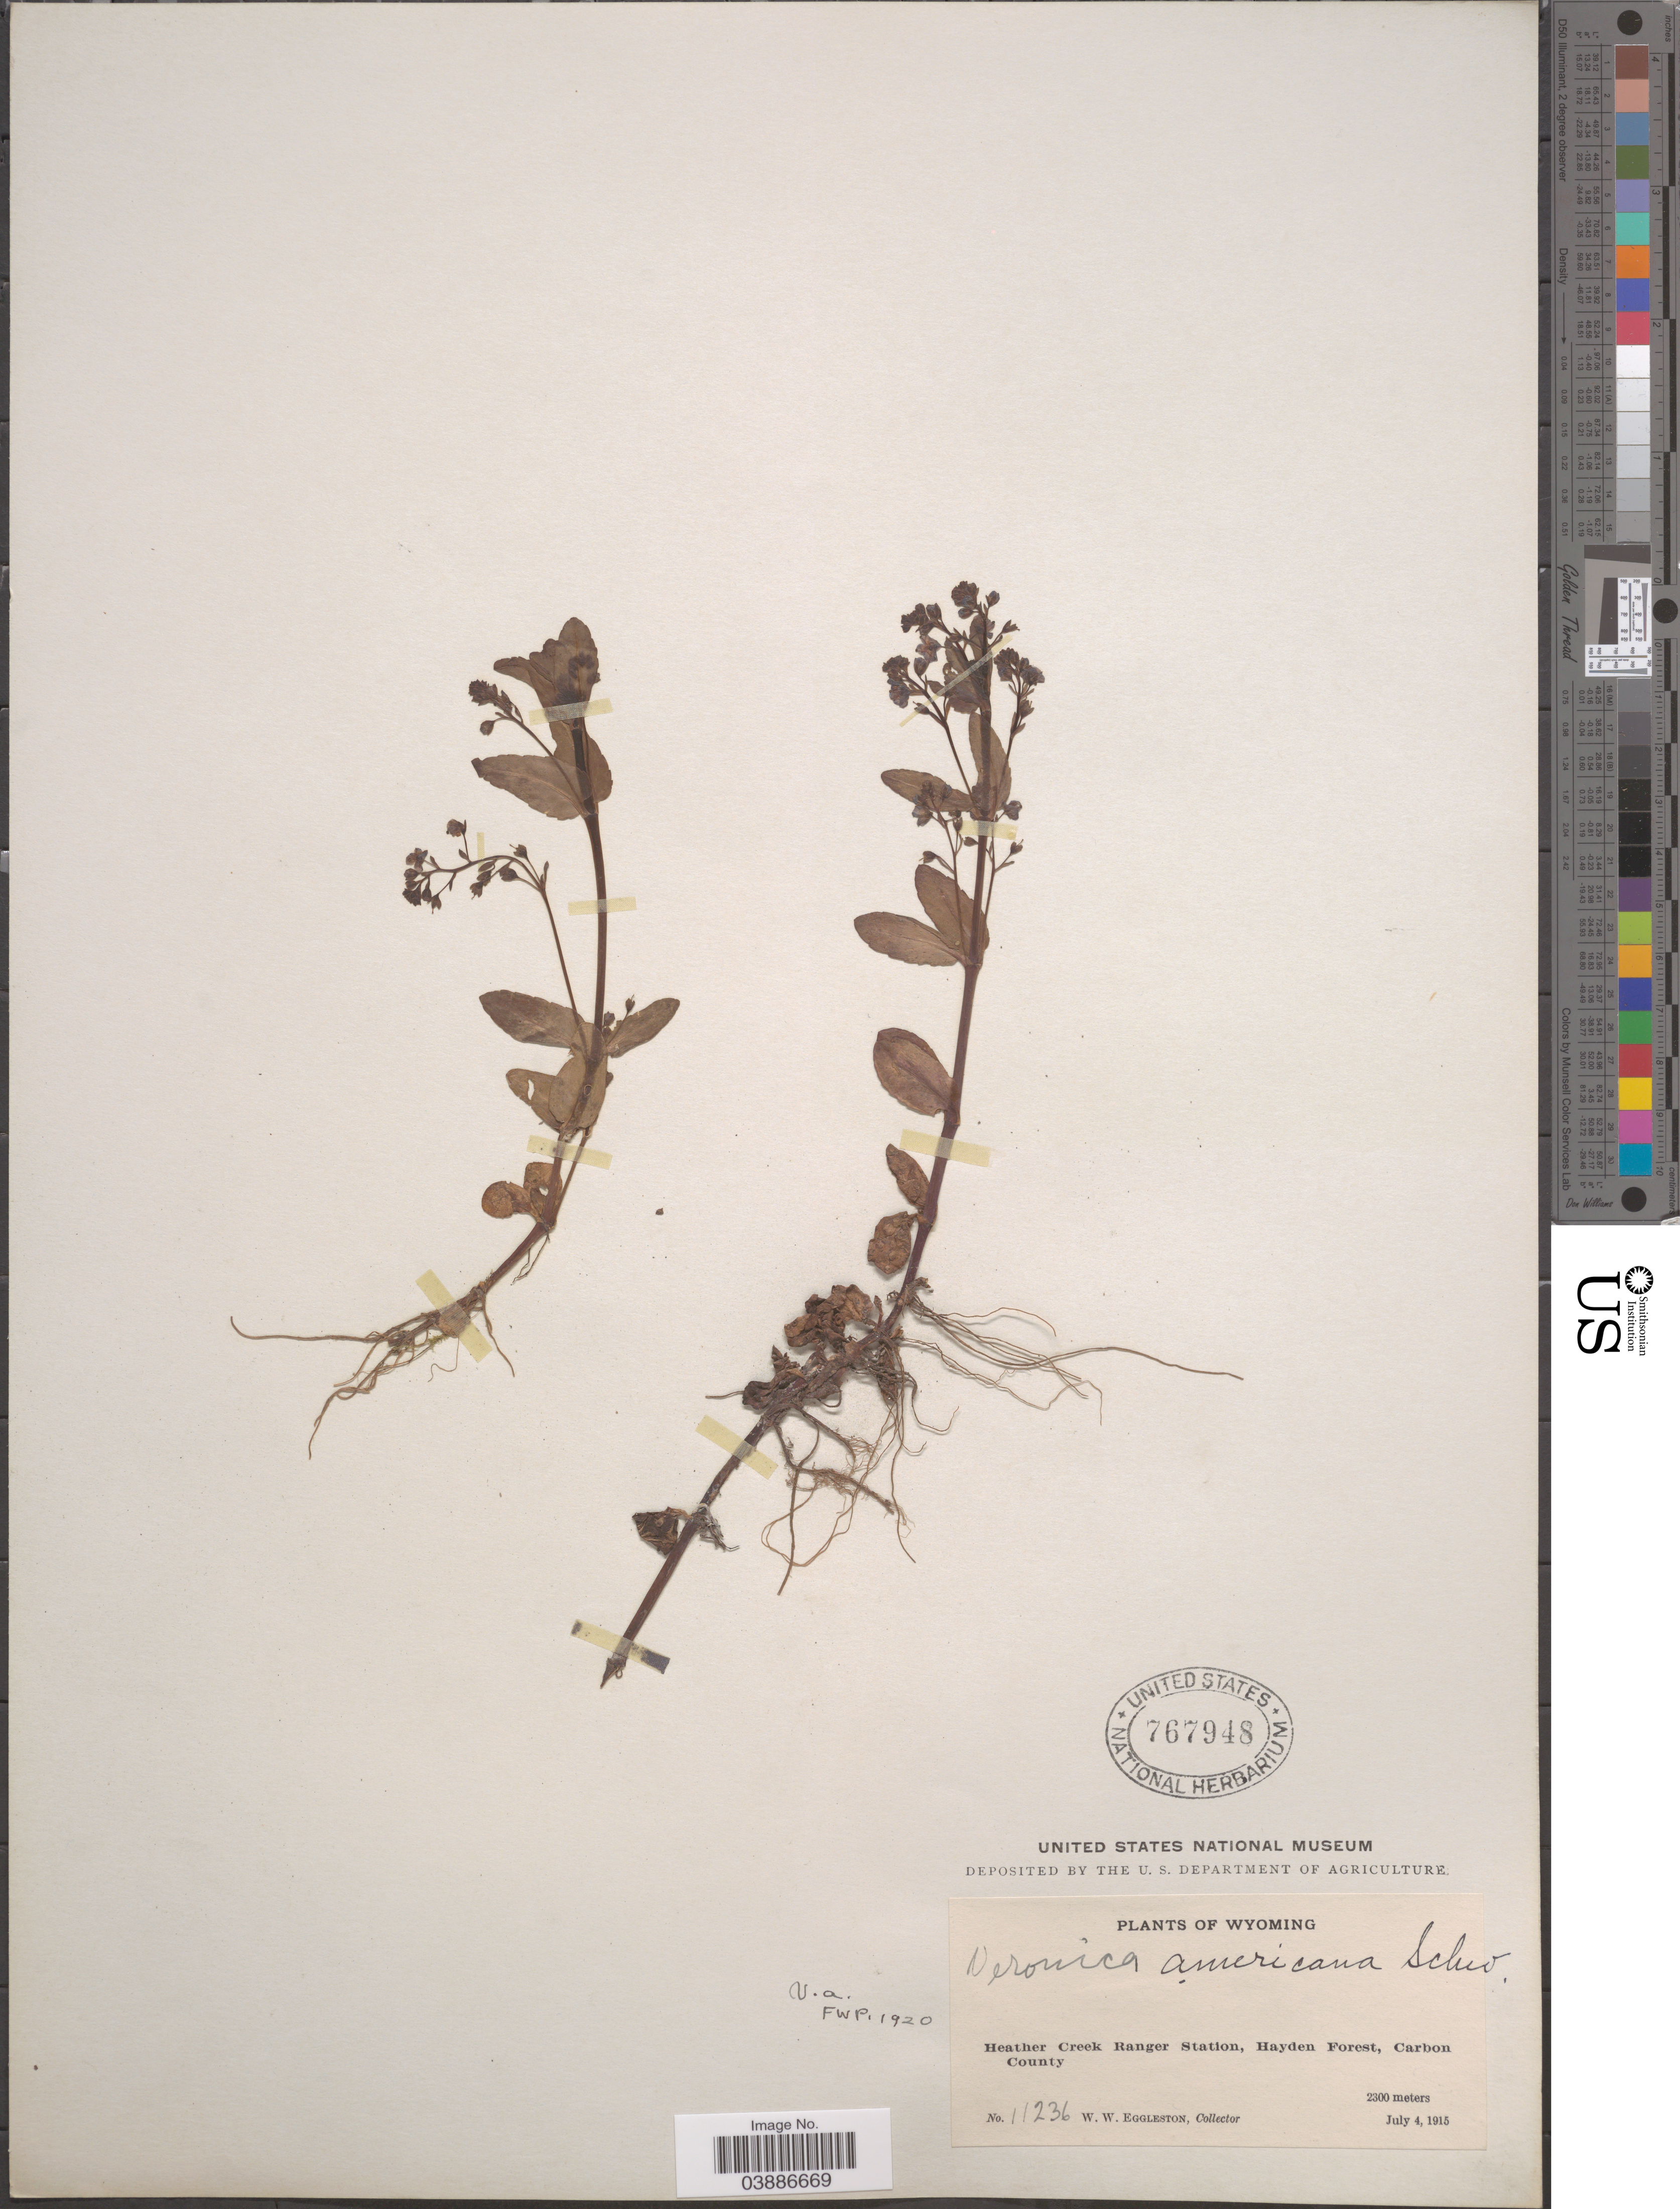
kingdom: Plantae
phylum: Tracheophyta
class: Magnoliopsida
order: Lamiales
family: Plantaginaceae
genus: Veronica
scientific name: Veronica americana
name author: Schwein. ex Benth.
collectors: W. W. Eggleston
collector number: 11236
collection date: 1915-07-04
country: United States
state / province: Wyoming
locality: Heather Creek Ranger Station, Hayden Forest, Carbon County.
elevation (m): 2300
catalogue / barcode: US 767948